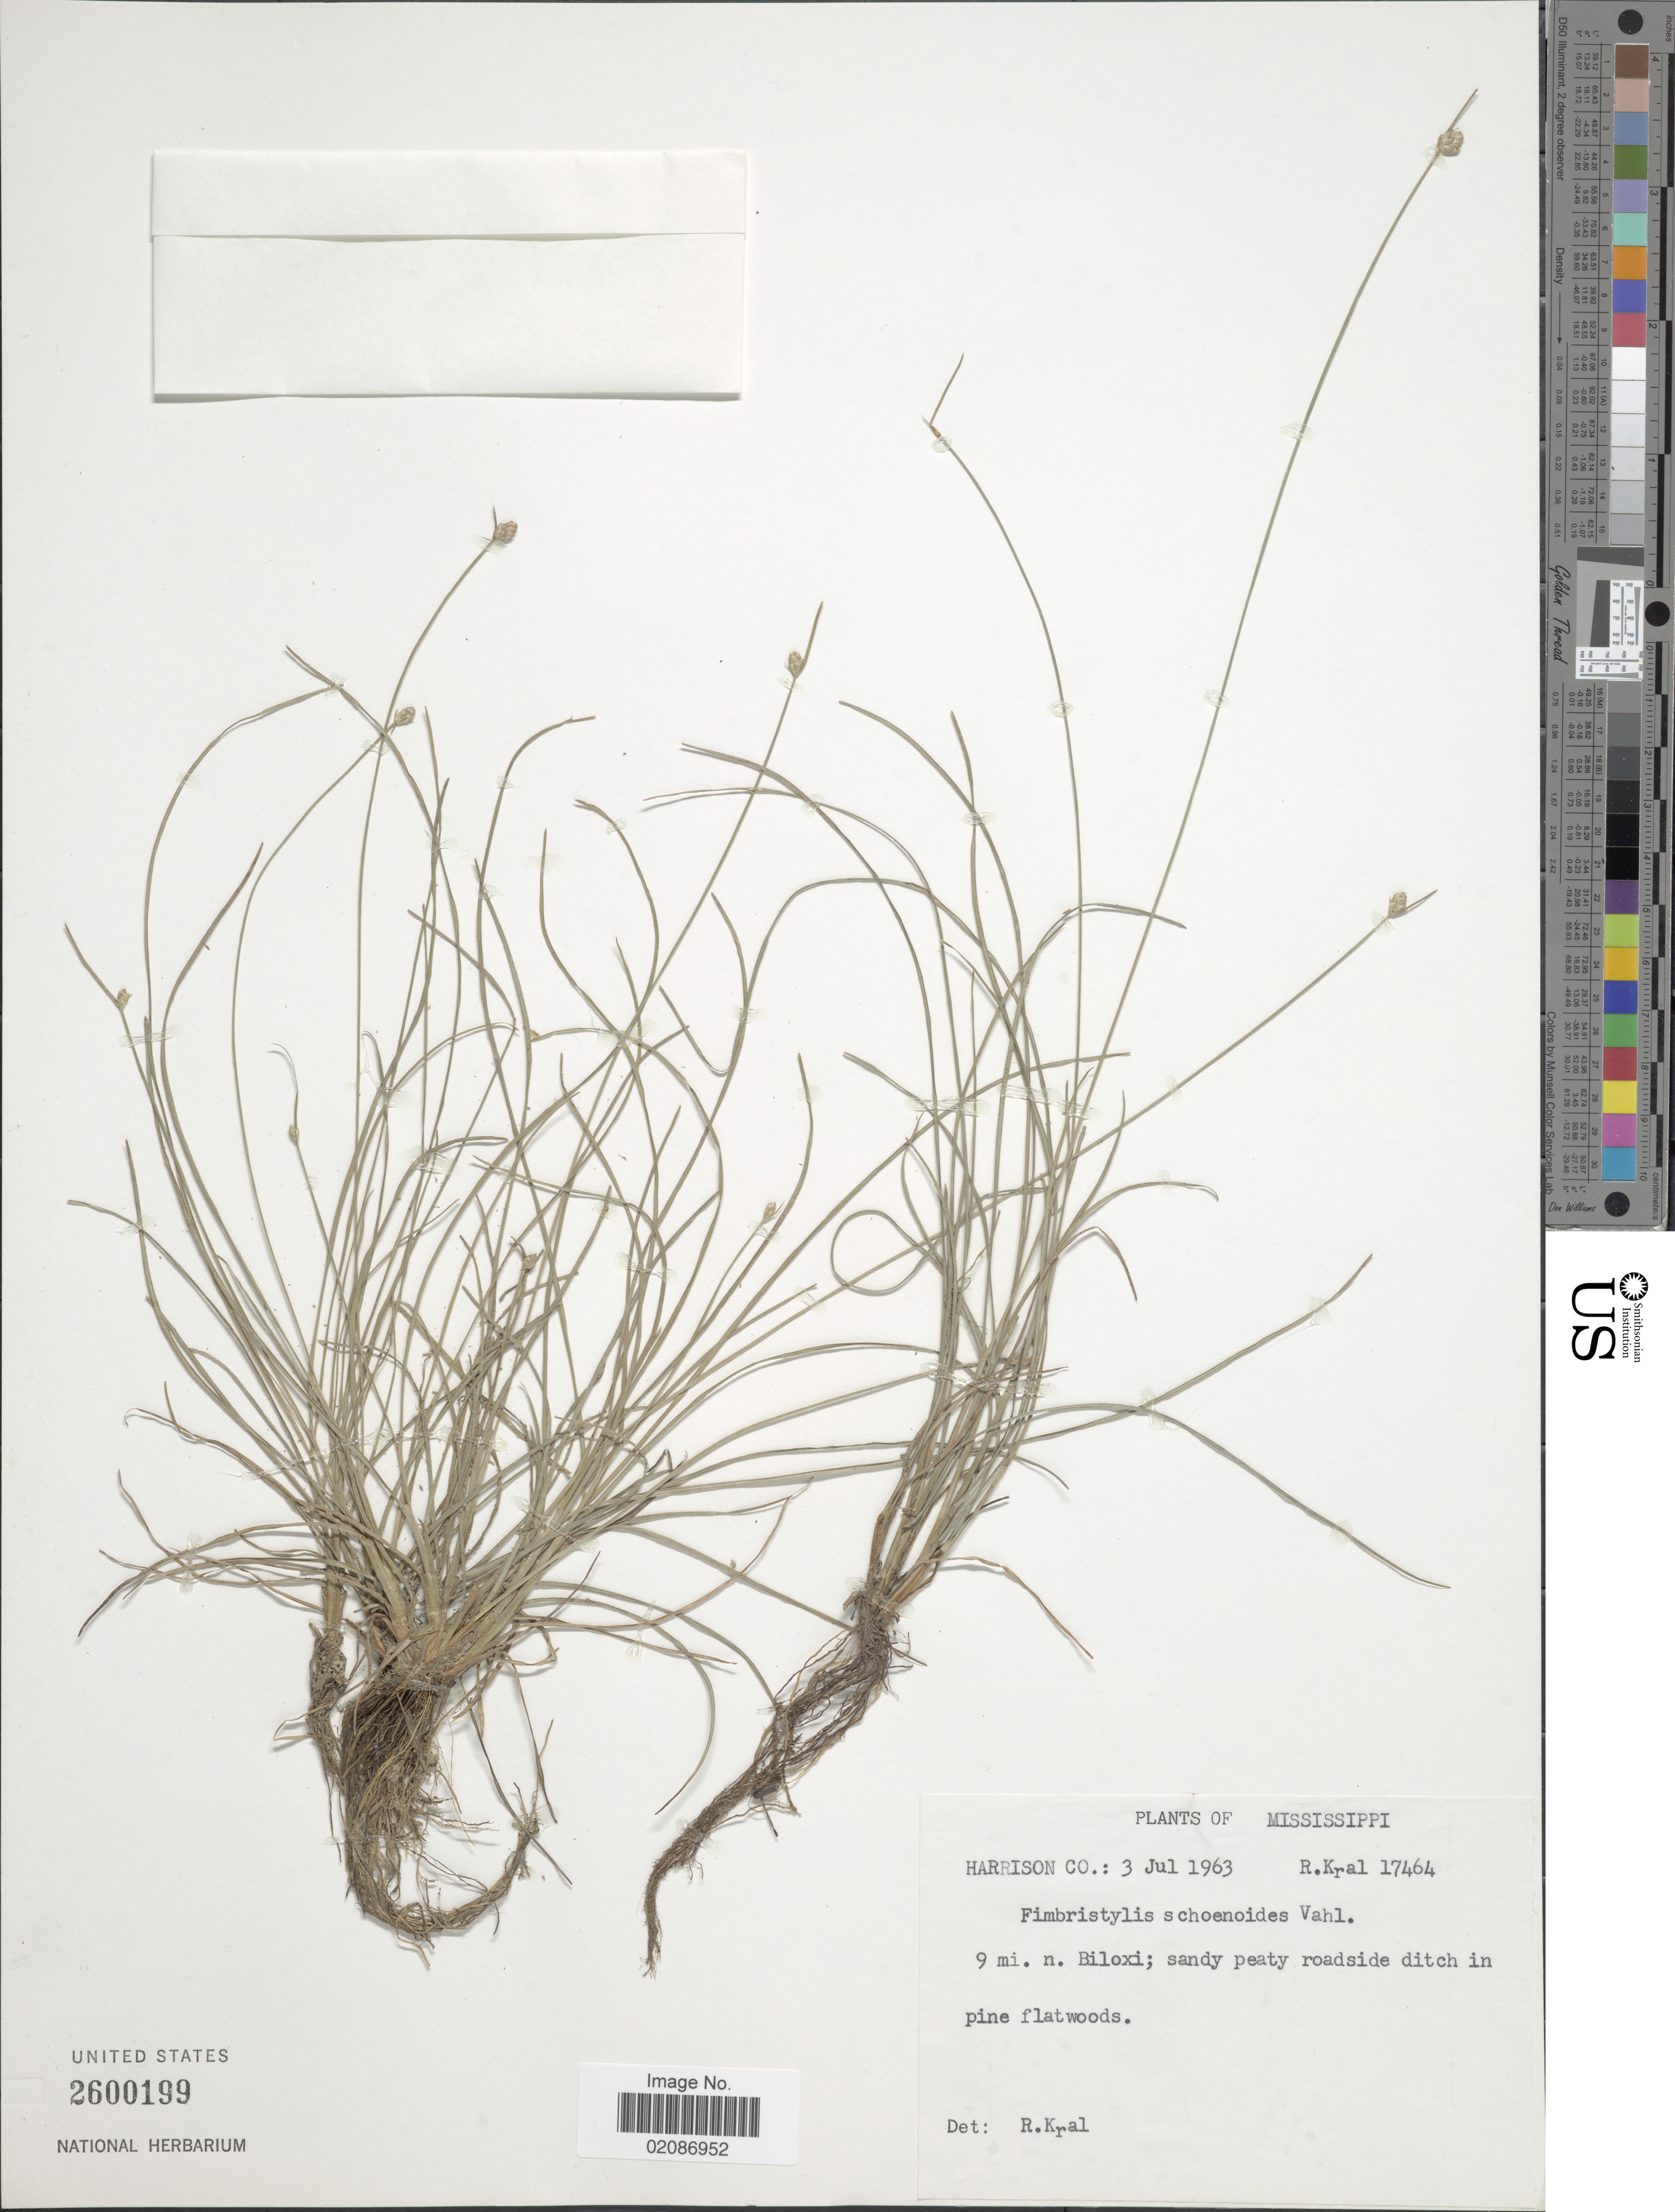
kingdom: Plantae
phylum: Tracheophyta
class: Liliopsida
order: Poales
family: Cyperaceae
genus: Fimbristylis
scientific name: Fimbristylis schoenoides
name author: (Retz.) Vahl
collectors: R. Kral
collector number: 17464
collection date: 1963-07-03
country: United States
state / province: Mississippi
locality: Harrison Co.: 9 mi. n. Biloxi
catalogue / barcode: US 2600199